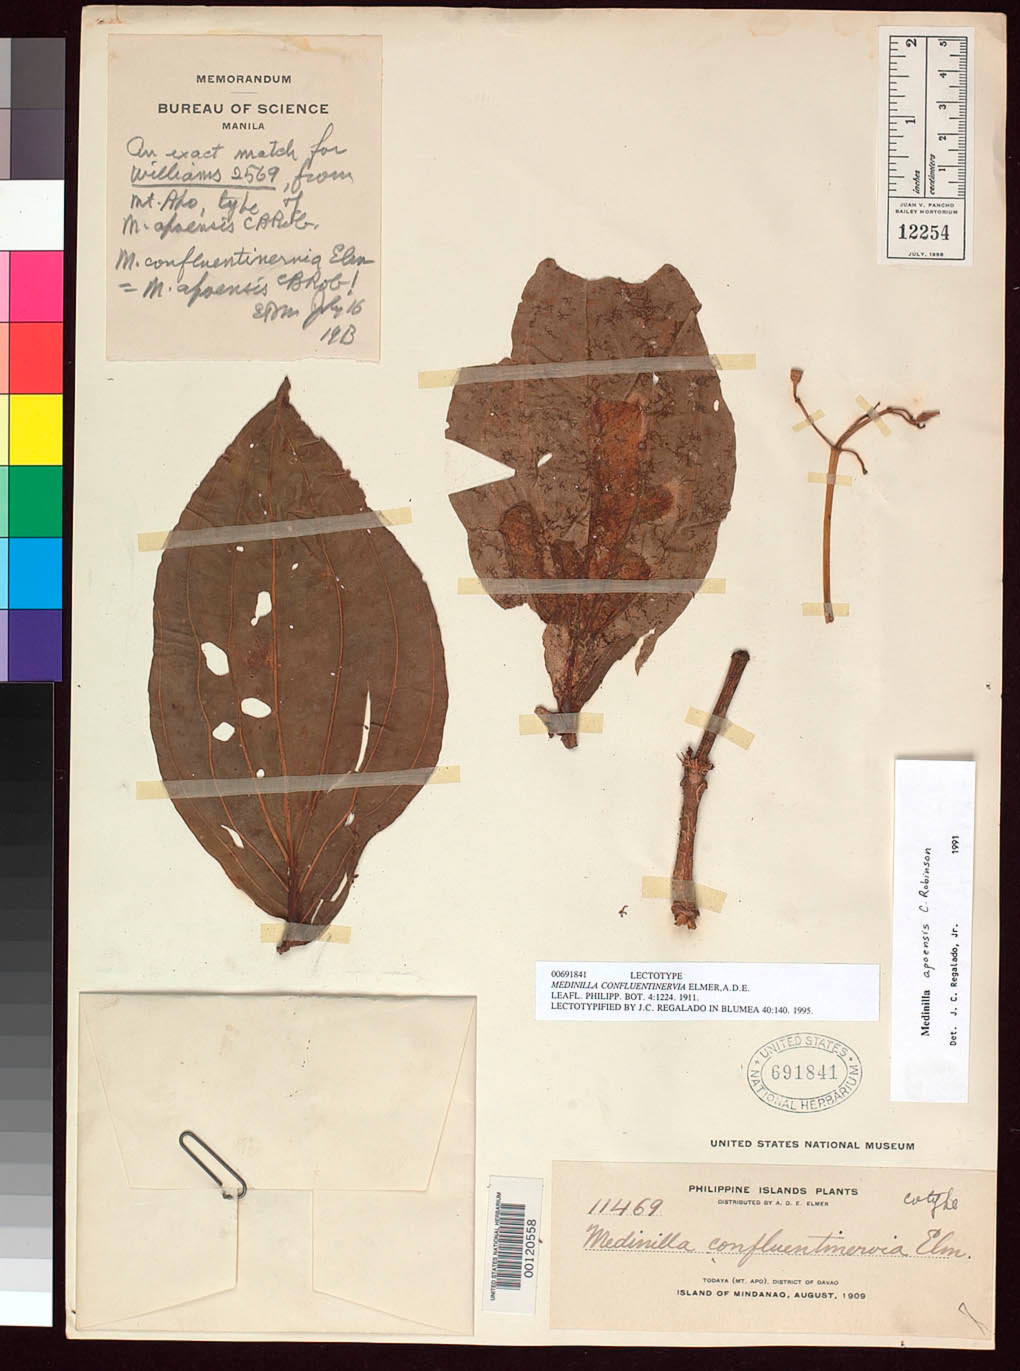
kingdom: Plantae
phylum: Tracheophyta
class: Magnoliopsida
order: Myrtales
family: Melastomataceae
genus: Medinilla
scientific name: Medinilla confluentinervia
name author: Elmer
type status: Lectotype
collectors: A. D. E. Elmer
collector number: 11469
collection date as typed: Aug 1909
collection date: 1909-08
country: Philippines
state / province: Davao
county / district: Davao del Sur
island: Mindanao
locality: Todaya, Mt. Apo.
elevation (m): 1829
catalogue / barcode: US 691841